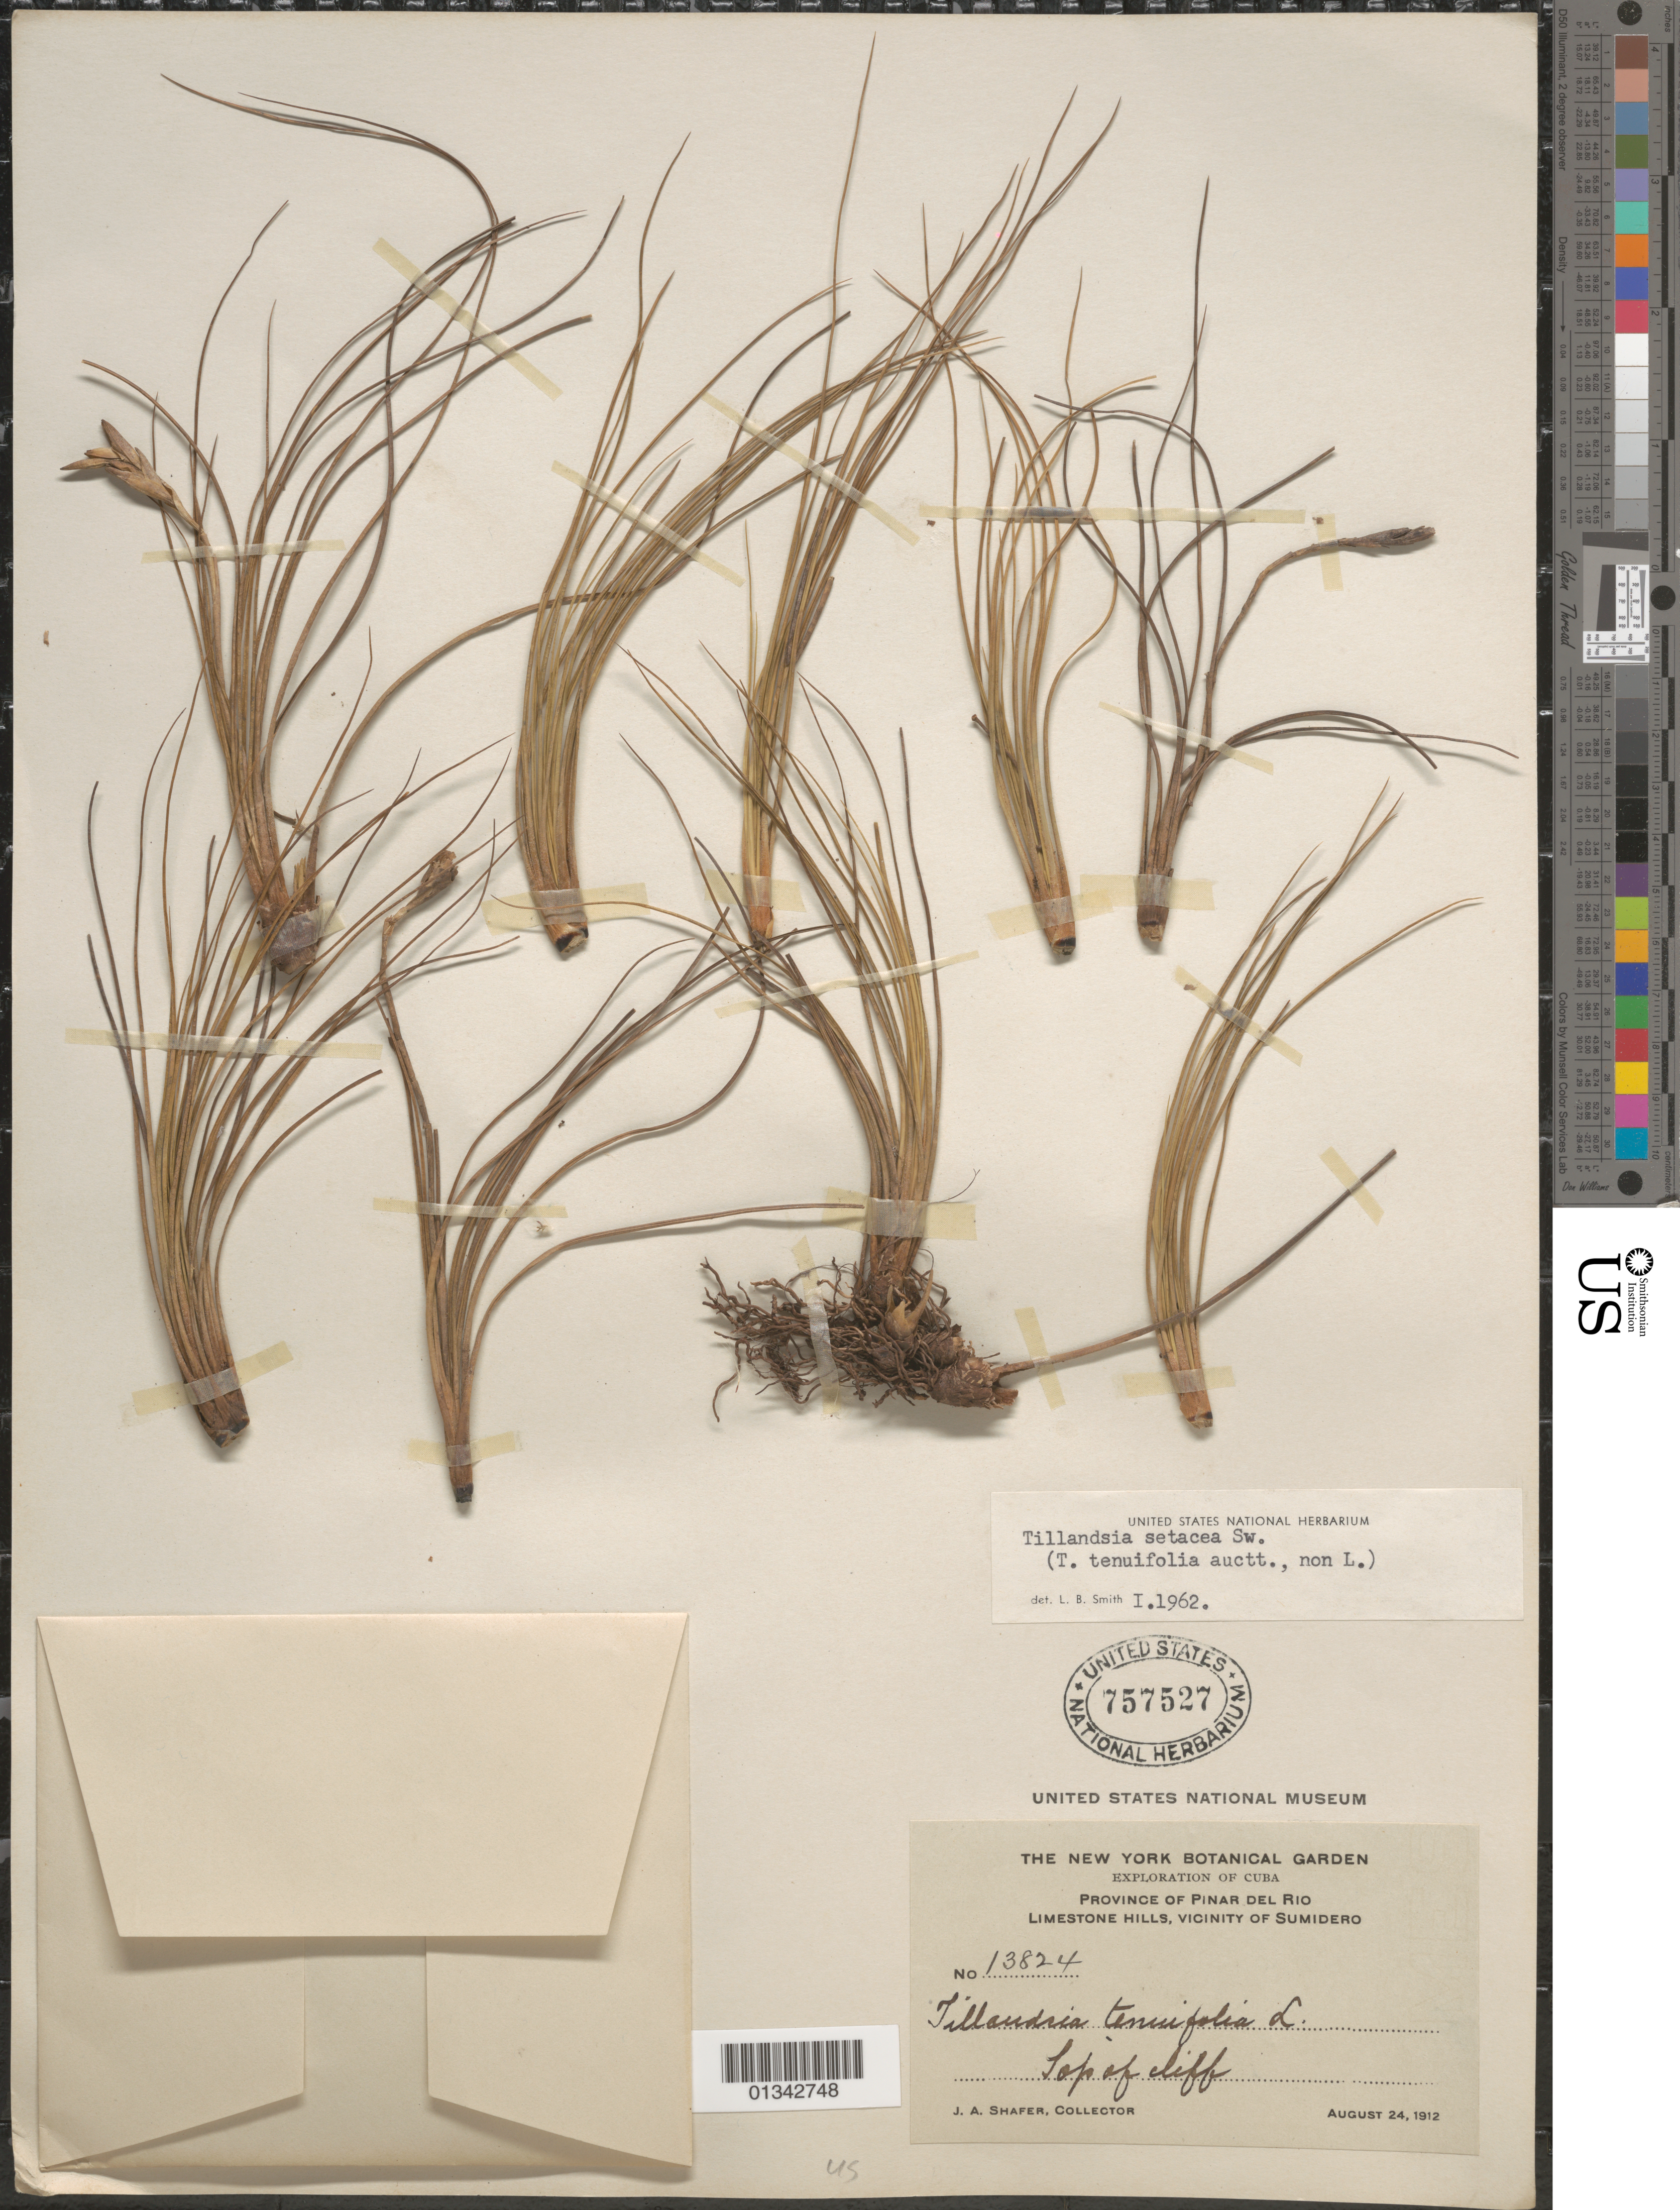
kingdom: Plantae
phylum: Tracheophyta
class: Liliopsida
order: Poales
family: Bromeliaceae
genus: Tillandsia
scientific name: Tillandsia setacea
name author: Sw.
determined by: Smith, Lyman B., (US), NMNH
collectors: J. A. Shafer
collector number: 13824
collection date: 1912-08-24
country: Cuba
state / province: Pinar del Rio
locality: Sumidero, vicinity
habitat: Limestone hills. Top of cliff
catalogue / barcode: US 757527